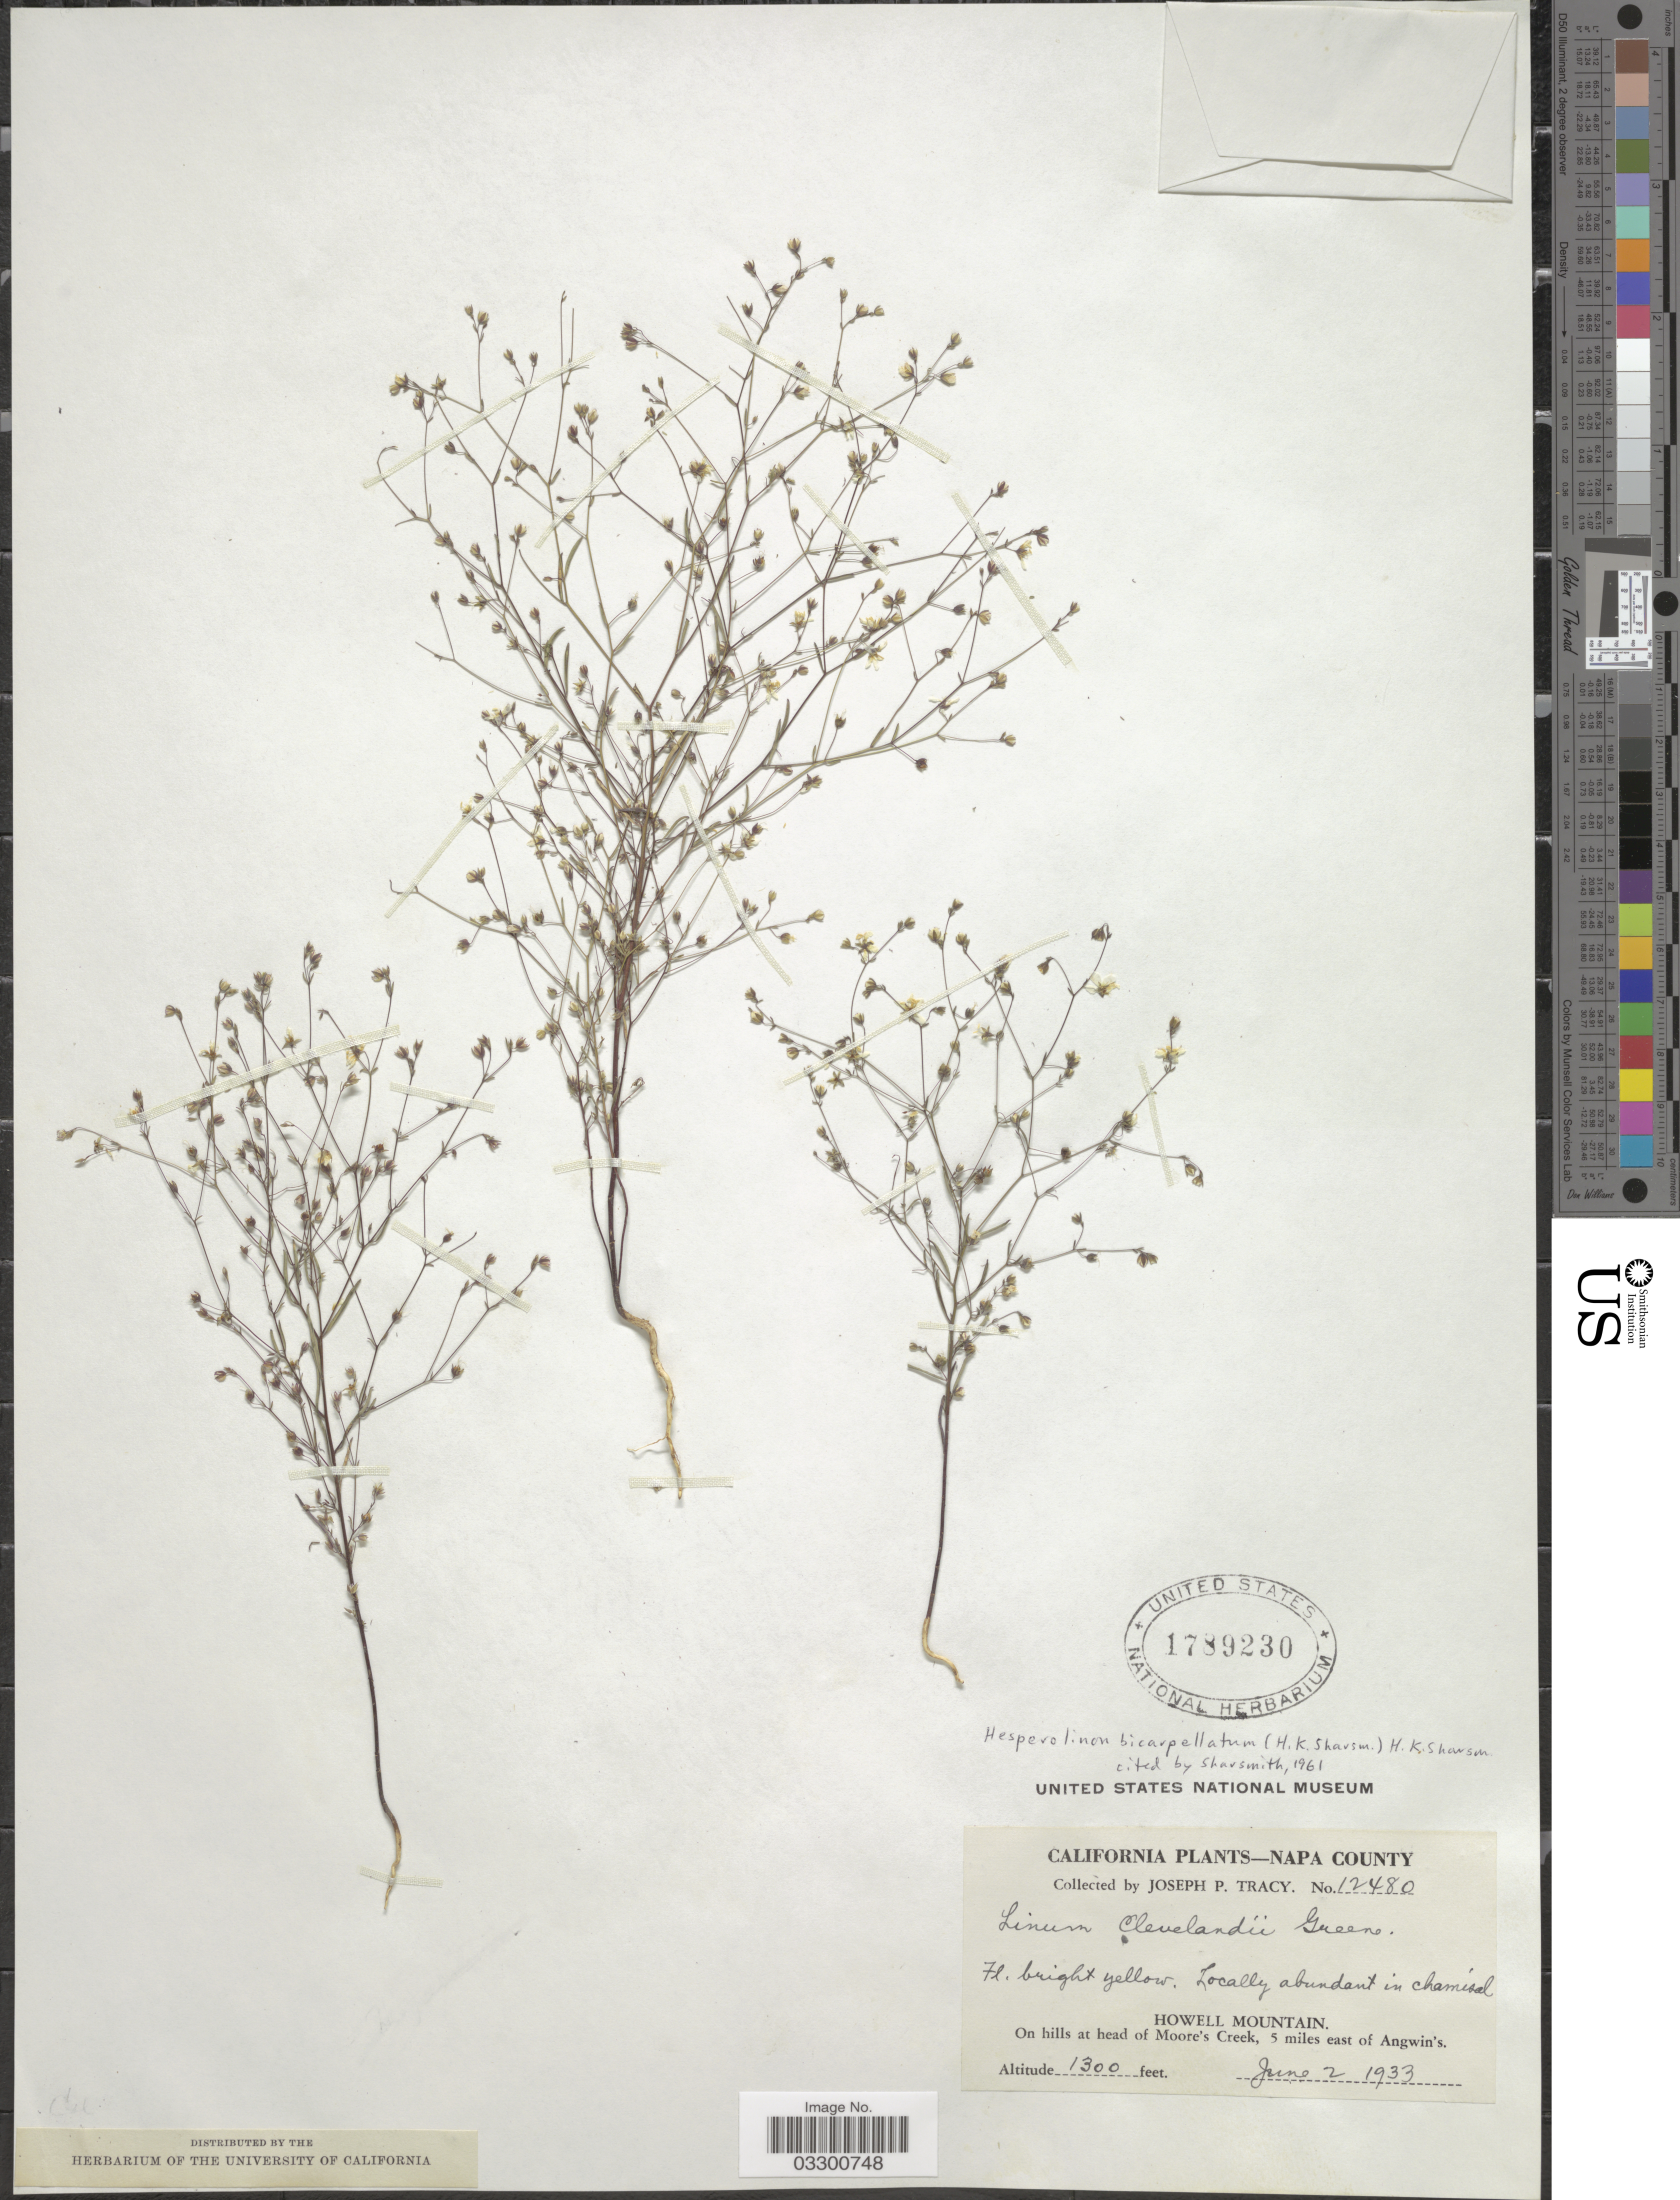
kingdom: Plantae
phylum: Tracheophyta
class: Magnoliopsida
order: Malpighiales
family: Linaceae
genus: Linum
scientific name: Linum bicarpellatum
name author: H. Sharsm.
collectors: J. Tracy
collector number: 12480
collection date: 1933-06-02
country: United States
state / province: California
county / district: Napa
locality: Napa County, Howell Mountain. On hills at head of Moore's Creek, 5 miles east of Angwin's.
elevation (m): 396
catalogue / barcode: US 1789230